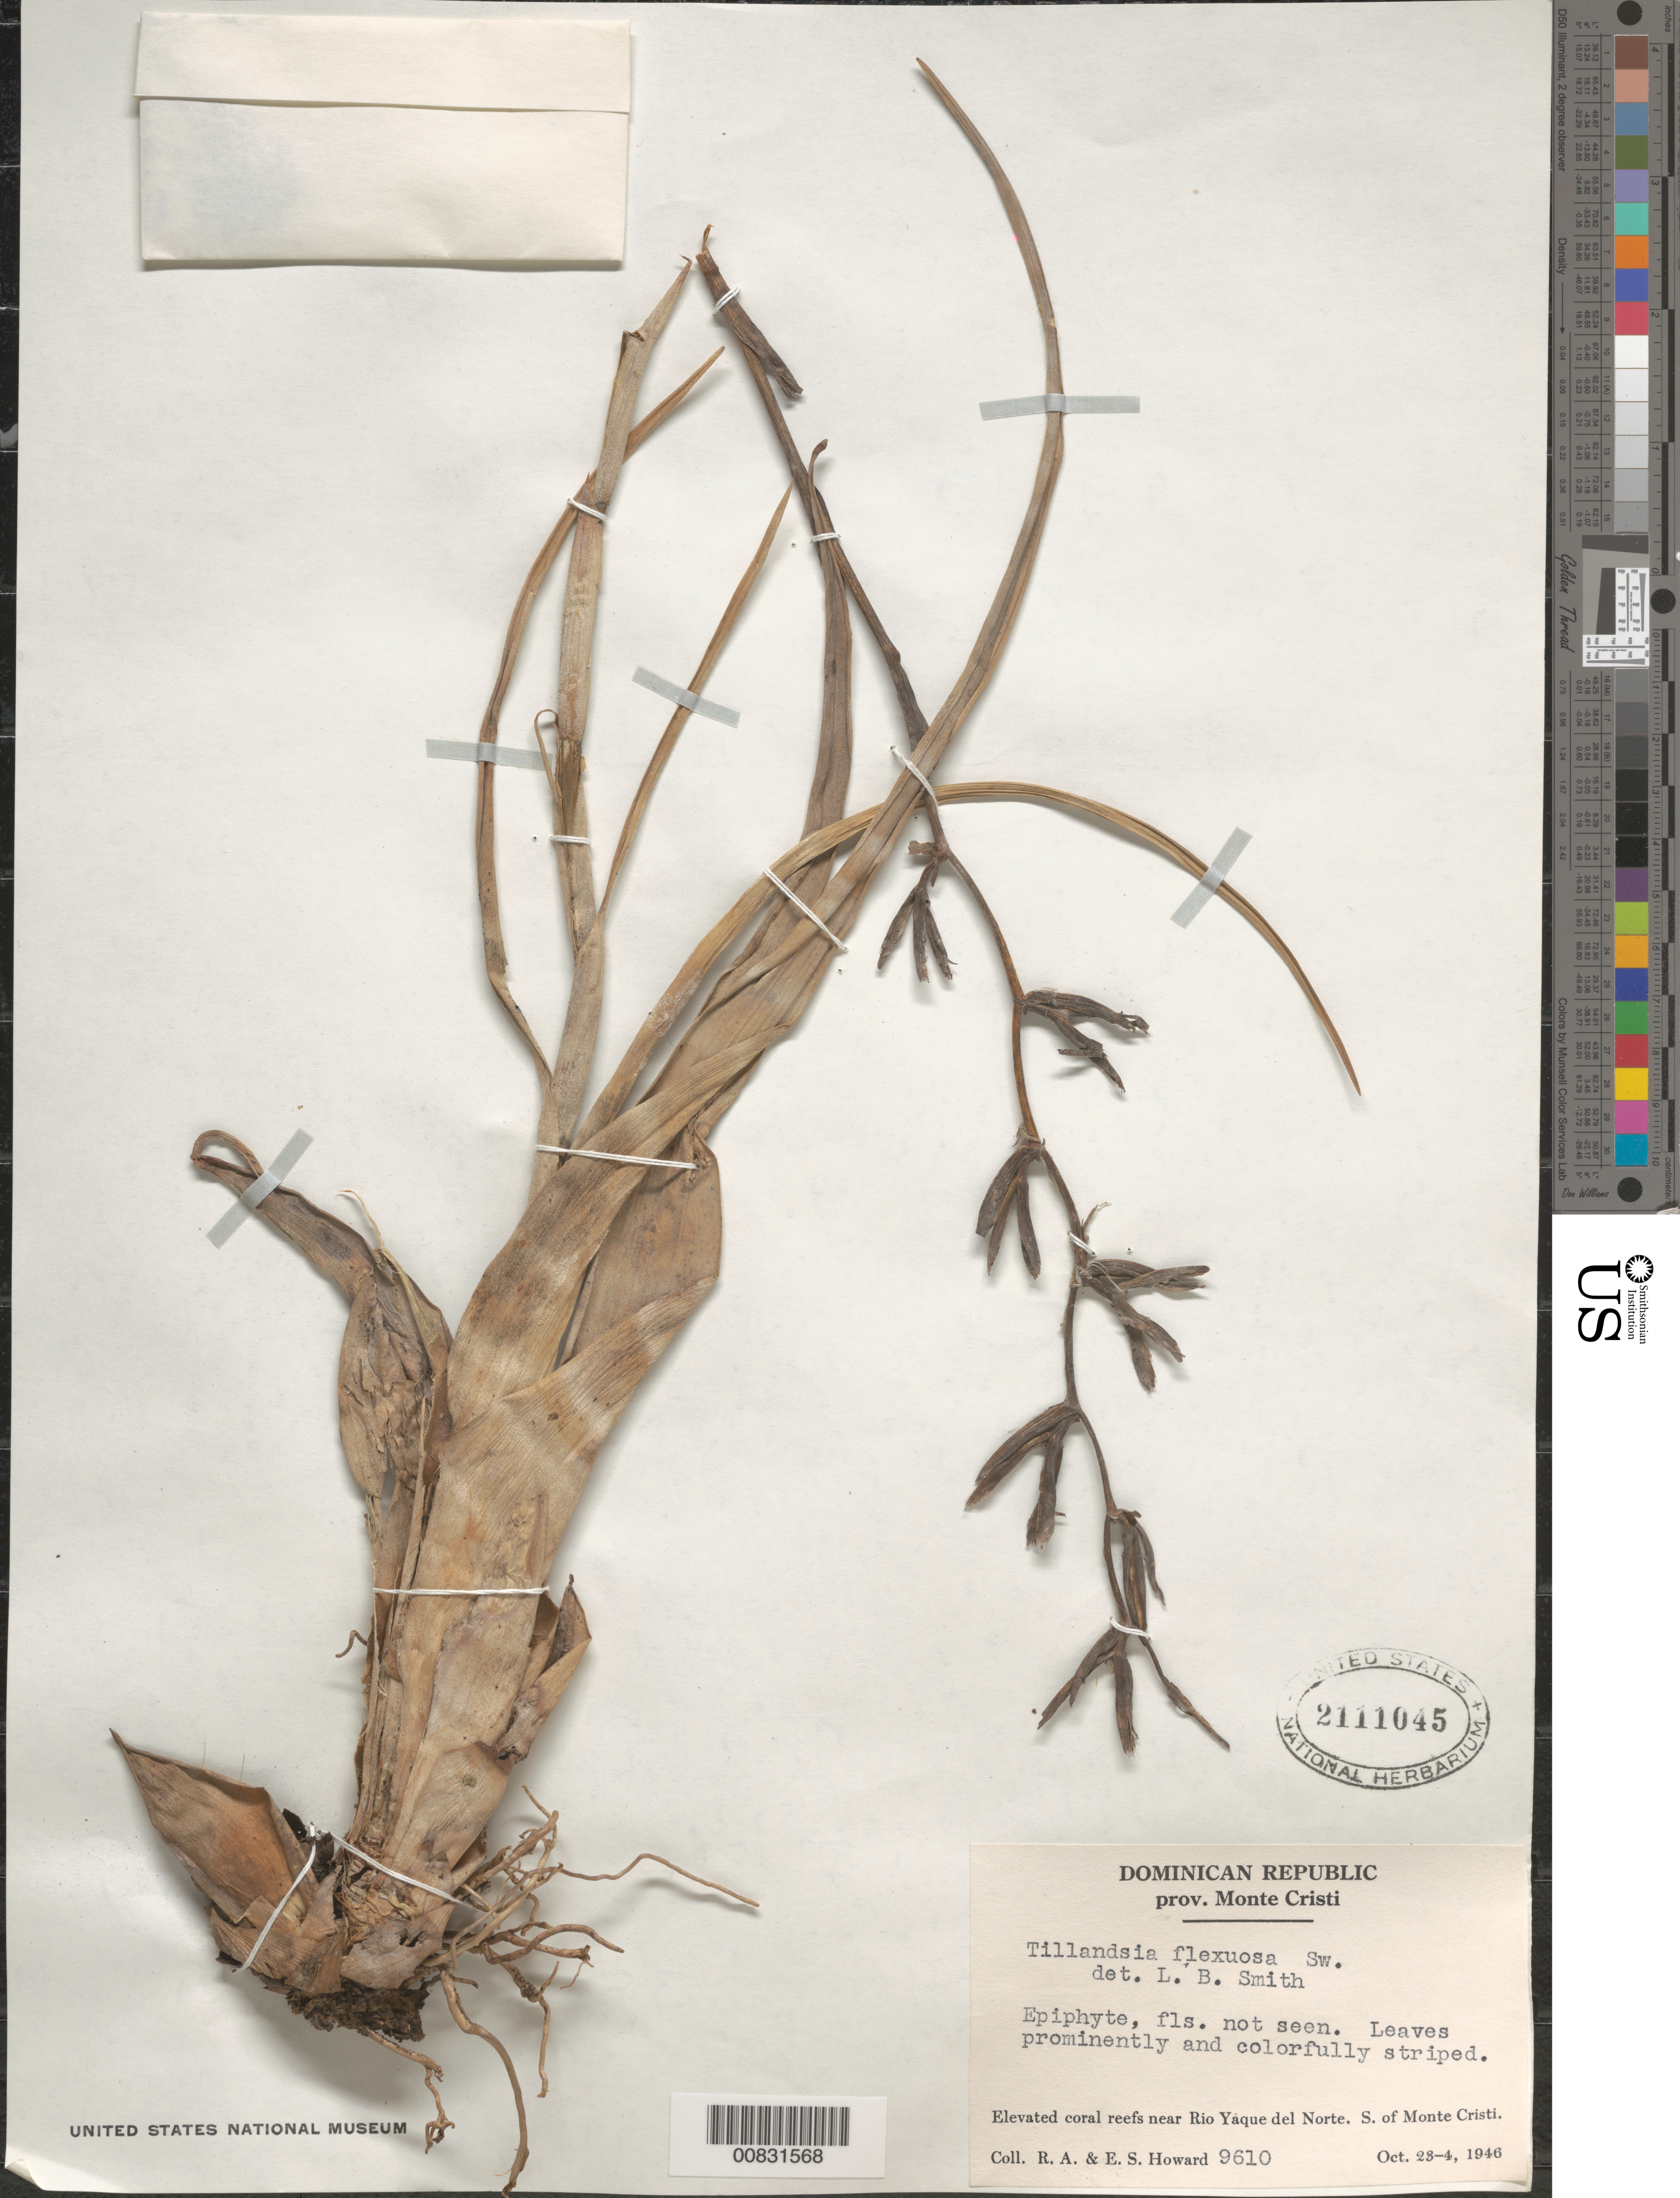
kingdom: Plantae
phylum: Tracheophyta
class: Liliopsida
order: Poales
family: Bromeliaceae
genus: Tillandsia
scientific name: Tillandsia flexuosa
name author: Sw.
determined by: Smith, Lyman B., (US), NMNH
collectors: R. A. Howard & E. S. Howard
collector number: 9610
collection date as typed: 23 Oct 1946 to 24 Oct 1946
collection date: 1946-10-23/1946-10-24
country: Dominican Republic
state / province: Monte Cristi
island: Hispaniola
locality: Elevated coral reefs near Río Yaque del Norte. S of Monte Cristi.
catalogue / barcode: US 2111045